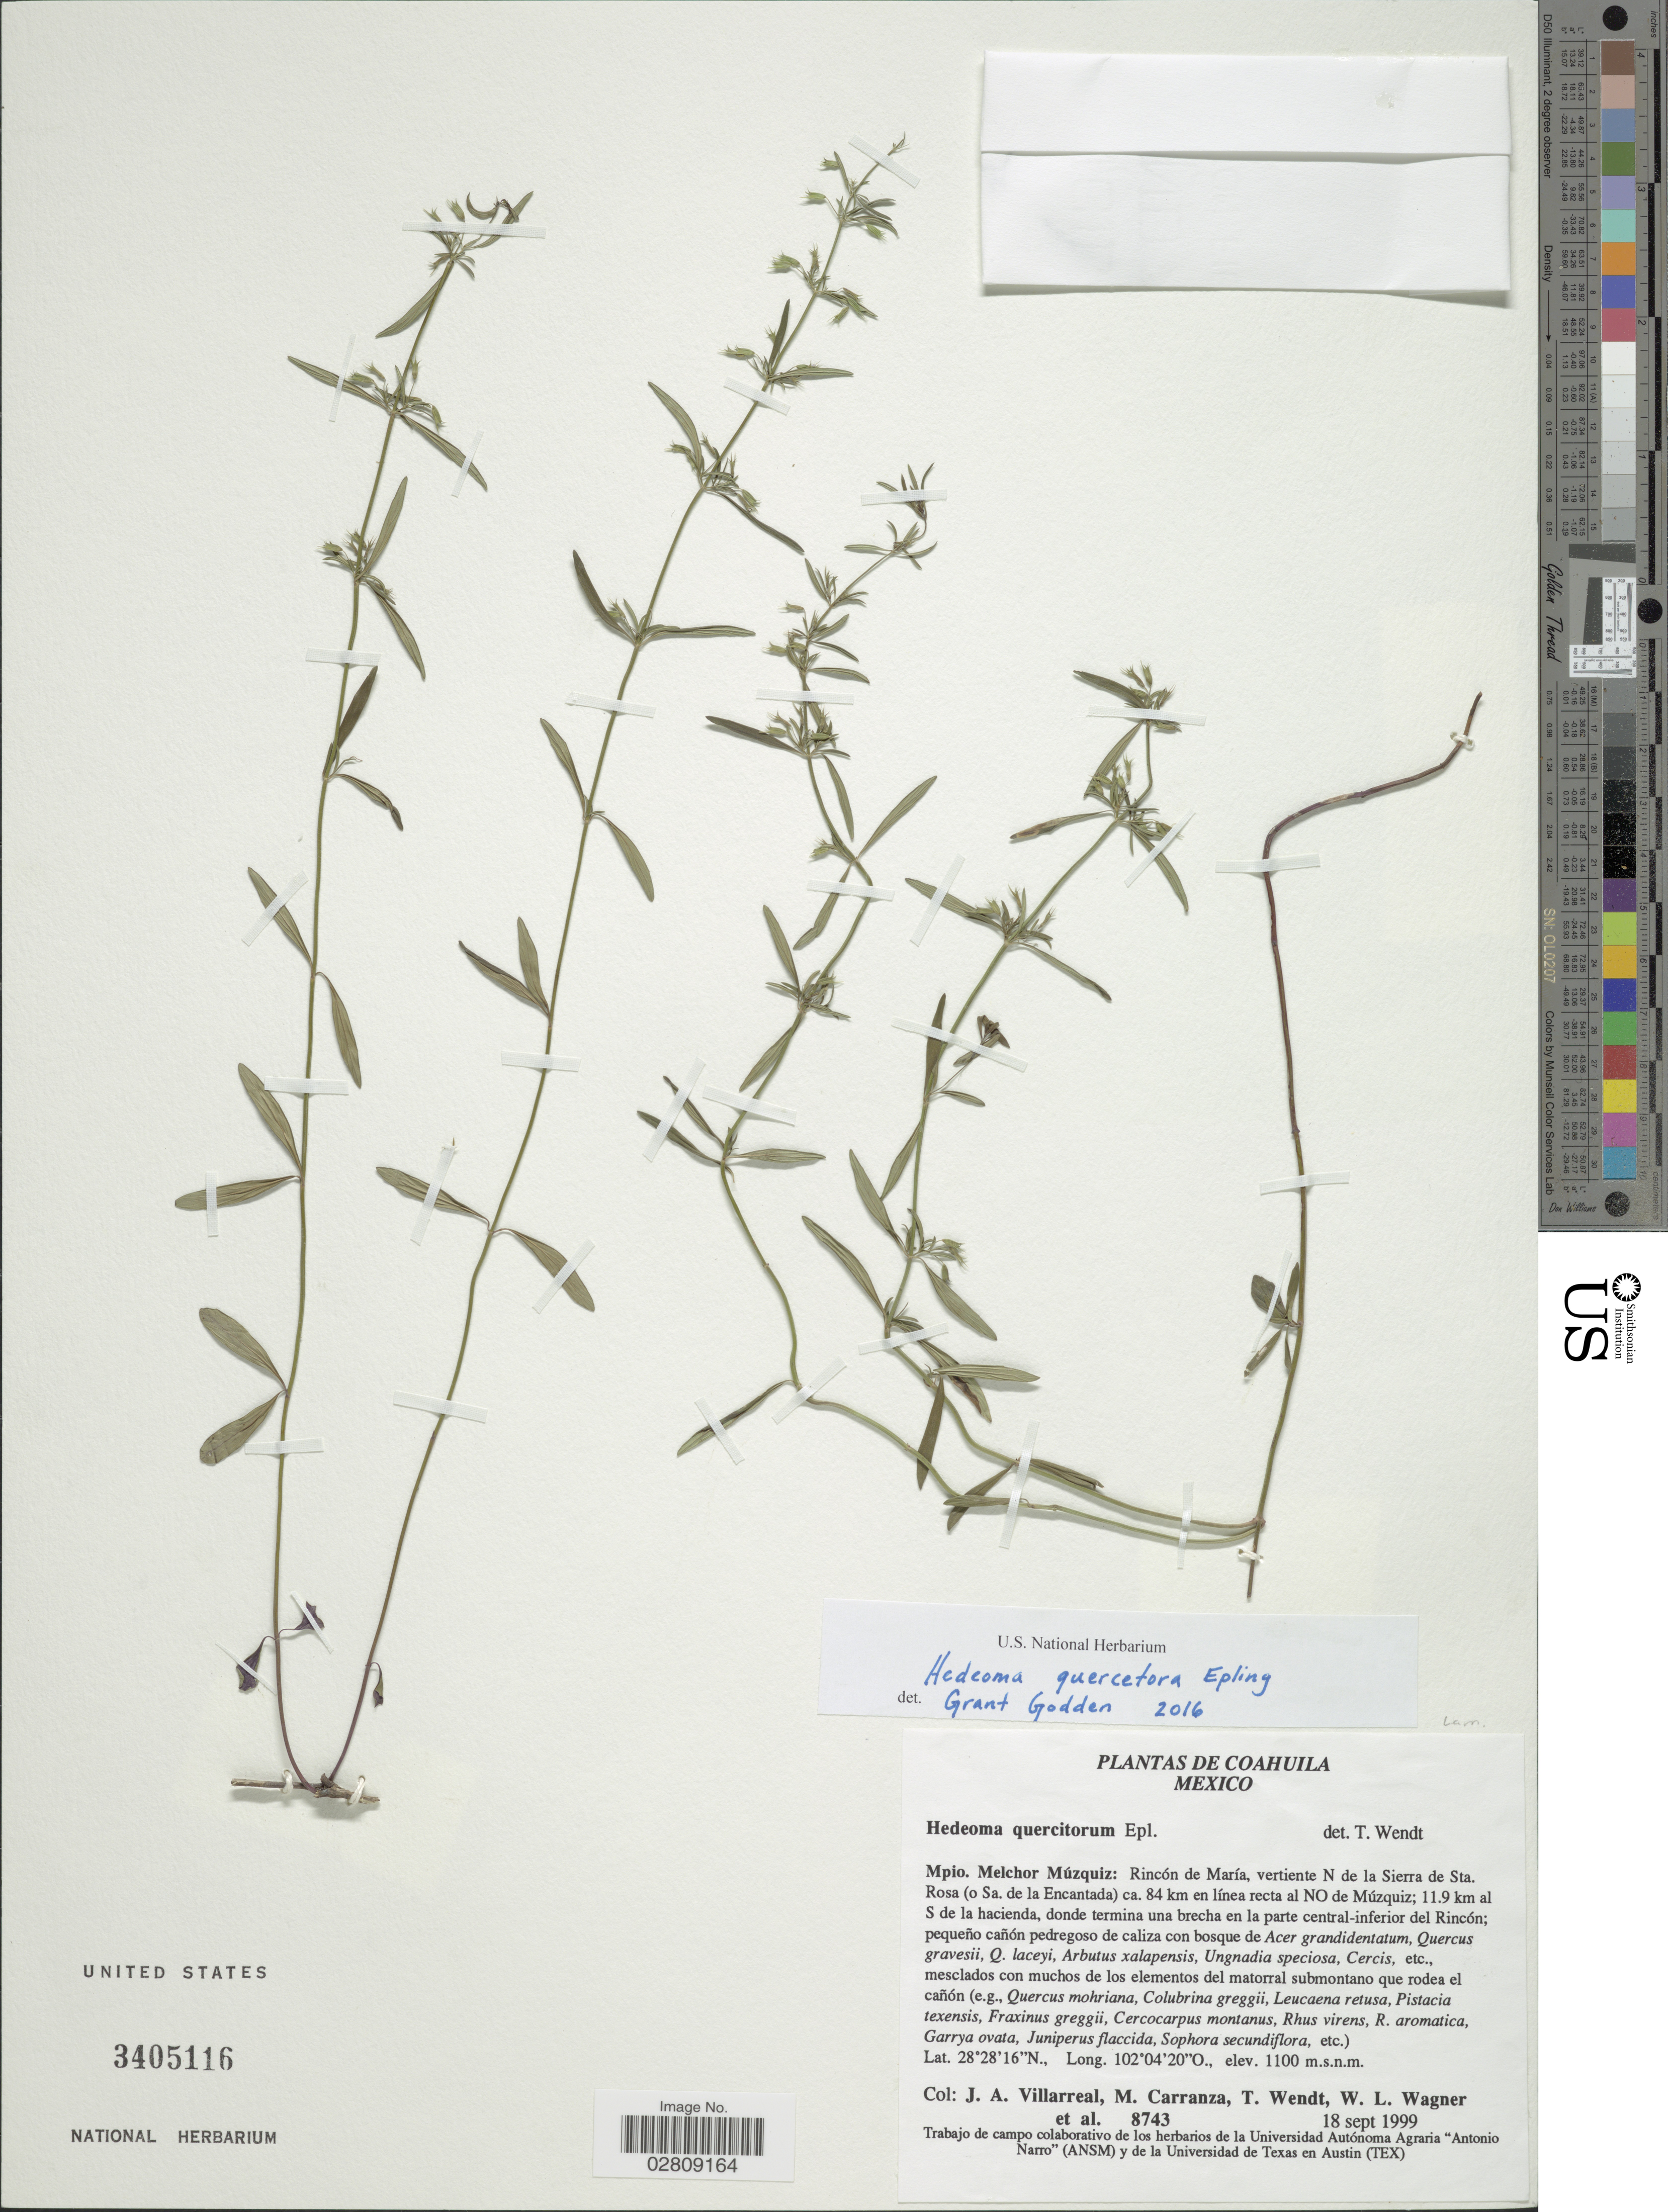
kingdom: Plantae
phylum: Tracheophyta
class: Magnoliopsida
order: Lamiales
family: Lamiaceae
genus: Hedeoma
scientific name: Hedeoma quercetora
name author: Epling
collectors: J. Villarreal, M. Carranza, T. L. Wendt, W. L. Wagner & et al.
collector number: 8743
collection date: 1999-09-18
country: Mexico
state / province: Coahuila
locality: Mpio. Melchor Múzquiz: Rincón de María, vertiente N de la Sierra de Sta. Rosa (o Sa. de la Encantada) ca. 84 km en línea recta al NO de Múzquiz; 11.9 km al S de la hacienda, donde termina una brecha en la parte central-inferior del Rincón.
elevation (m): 1100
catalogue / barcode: US 3405116